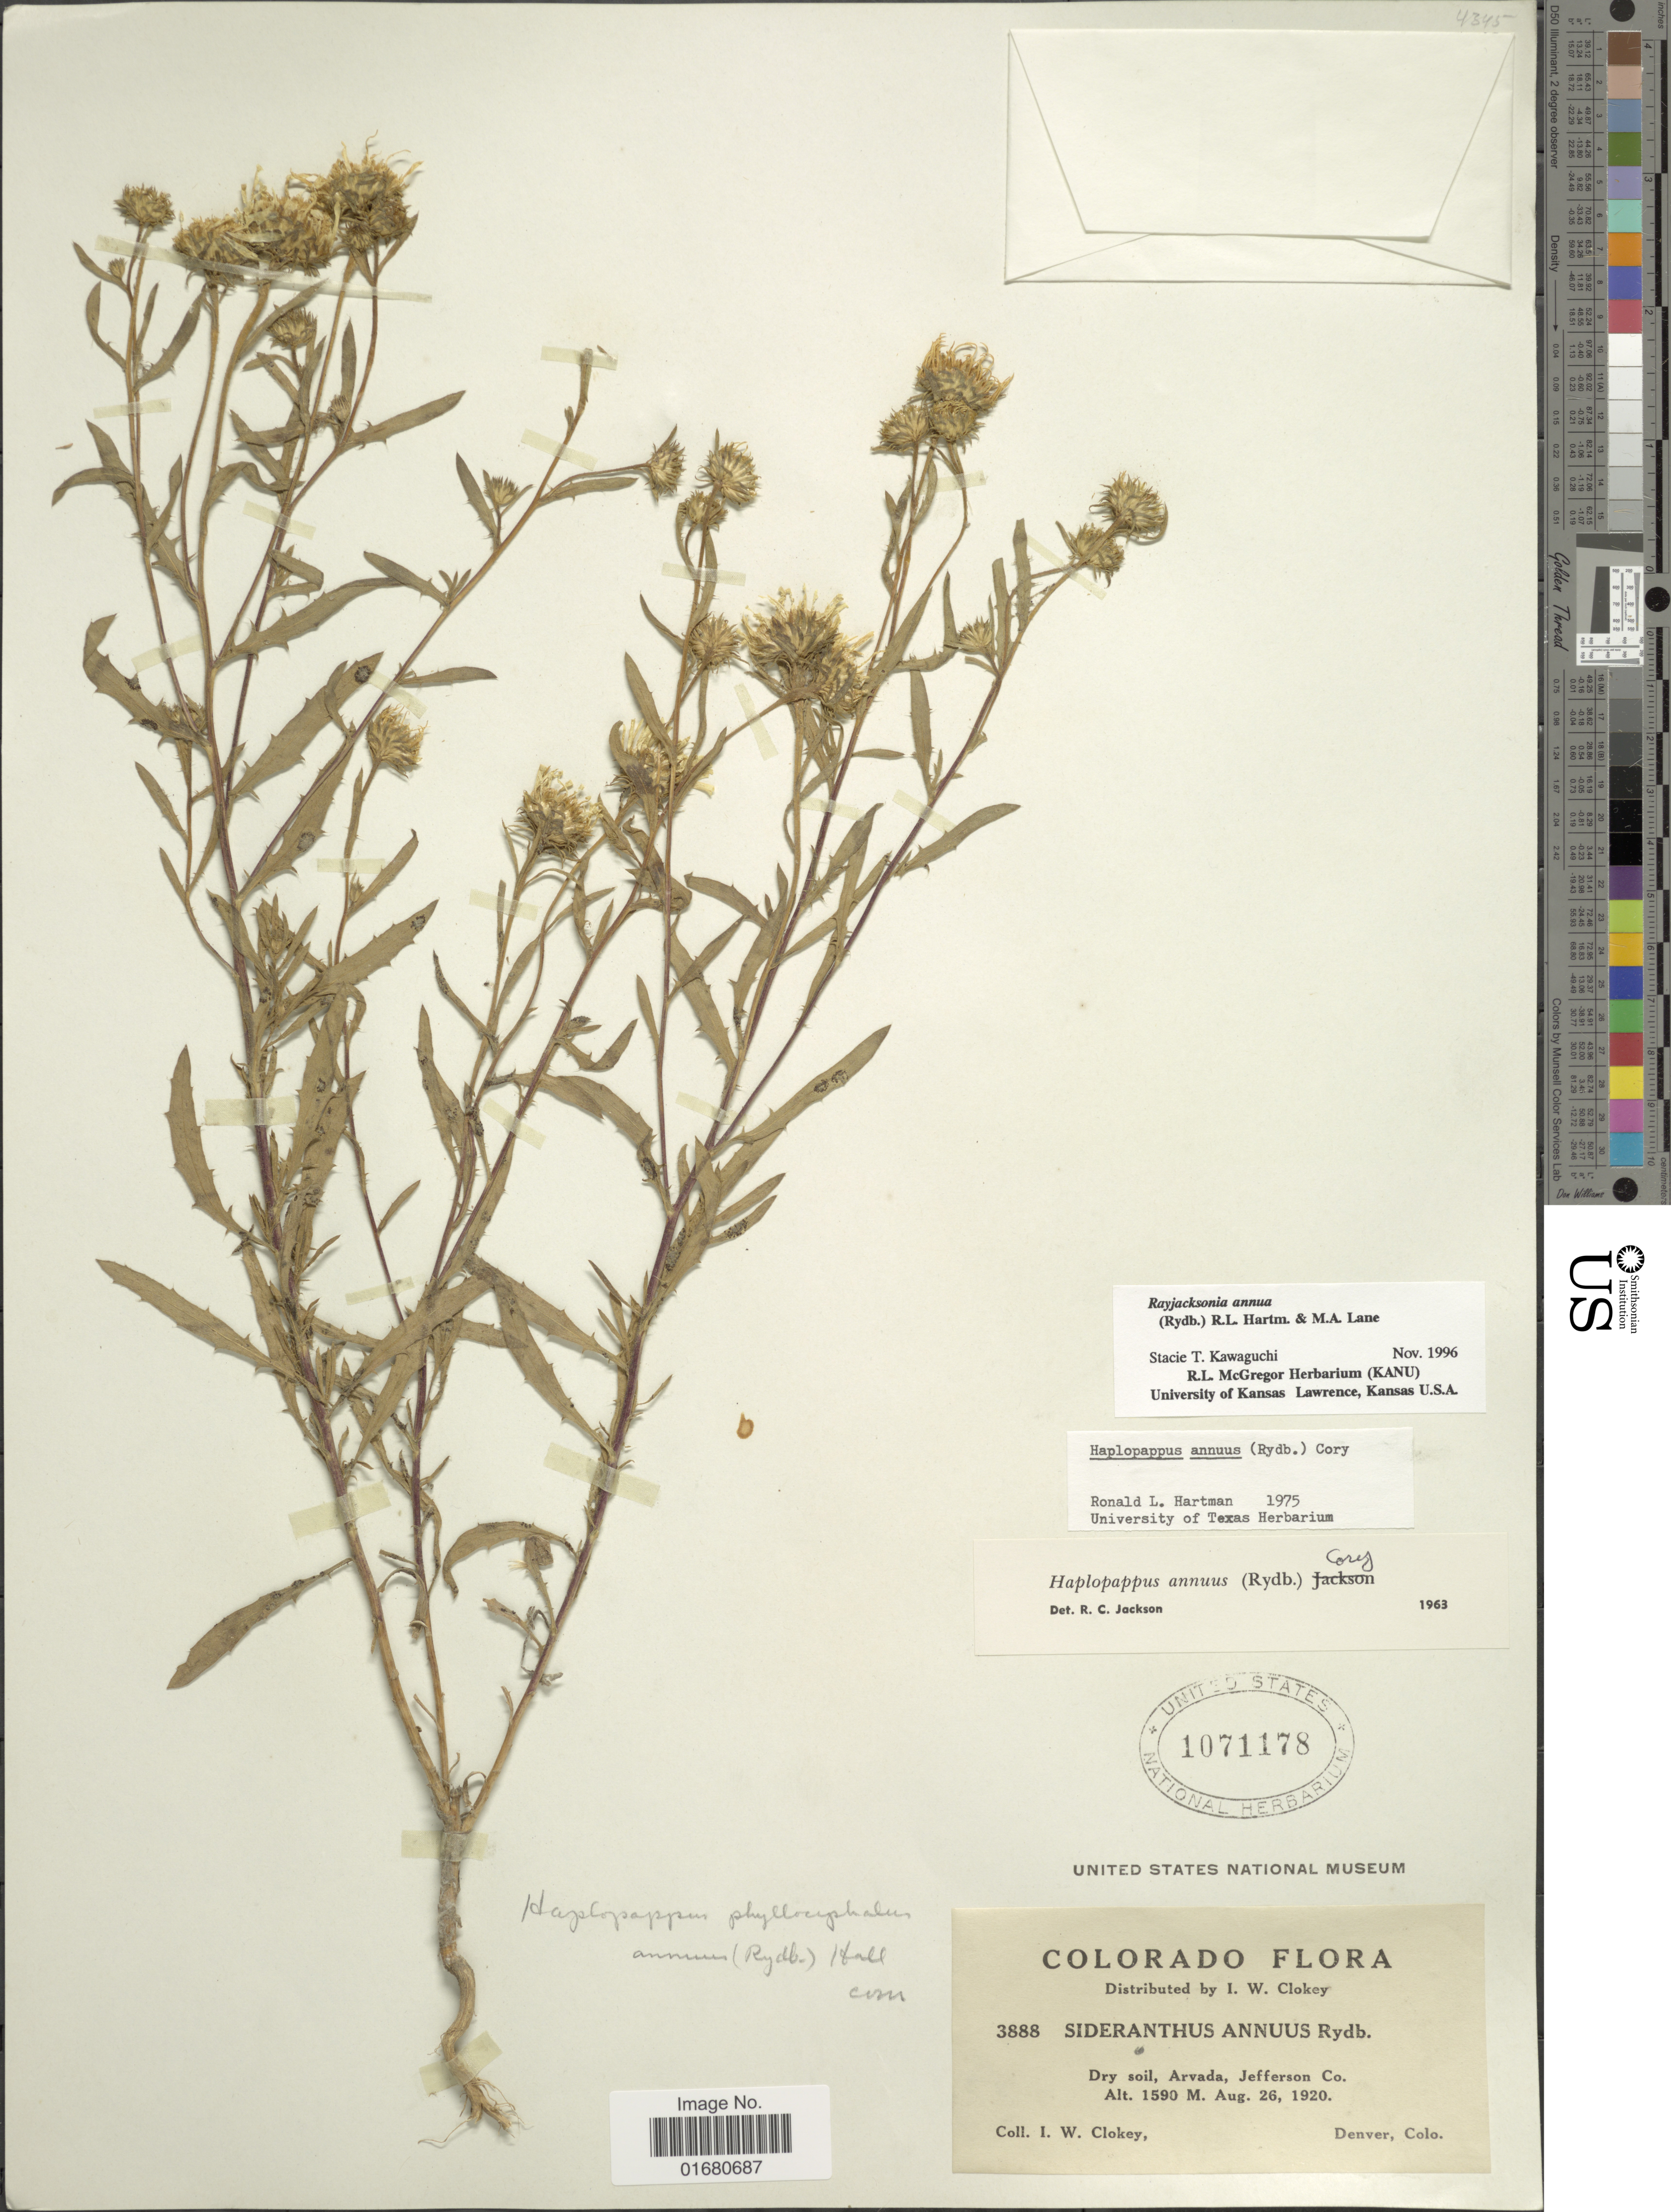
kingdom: Plantae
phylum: Tracheophyta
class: Magnoliopsida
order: Asterales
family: Asteraceae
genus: Rayjacksonia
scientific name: Rayjacksonia annua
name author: (Rydb.) R.L. Hartm. & M.A. Lane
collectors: I. W. Clokey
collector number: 3888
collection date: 1920-08-26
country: United States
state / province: Colorado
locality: Arvada, Jefferson Co.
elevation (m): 1590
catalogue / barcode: US 1071178